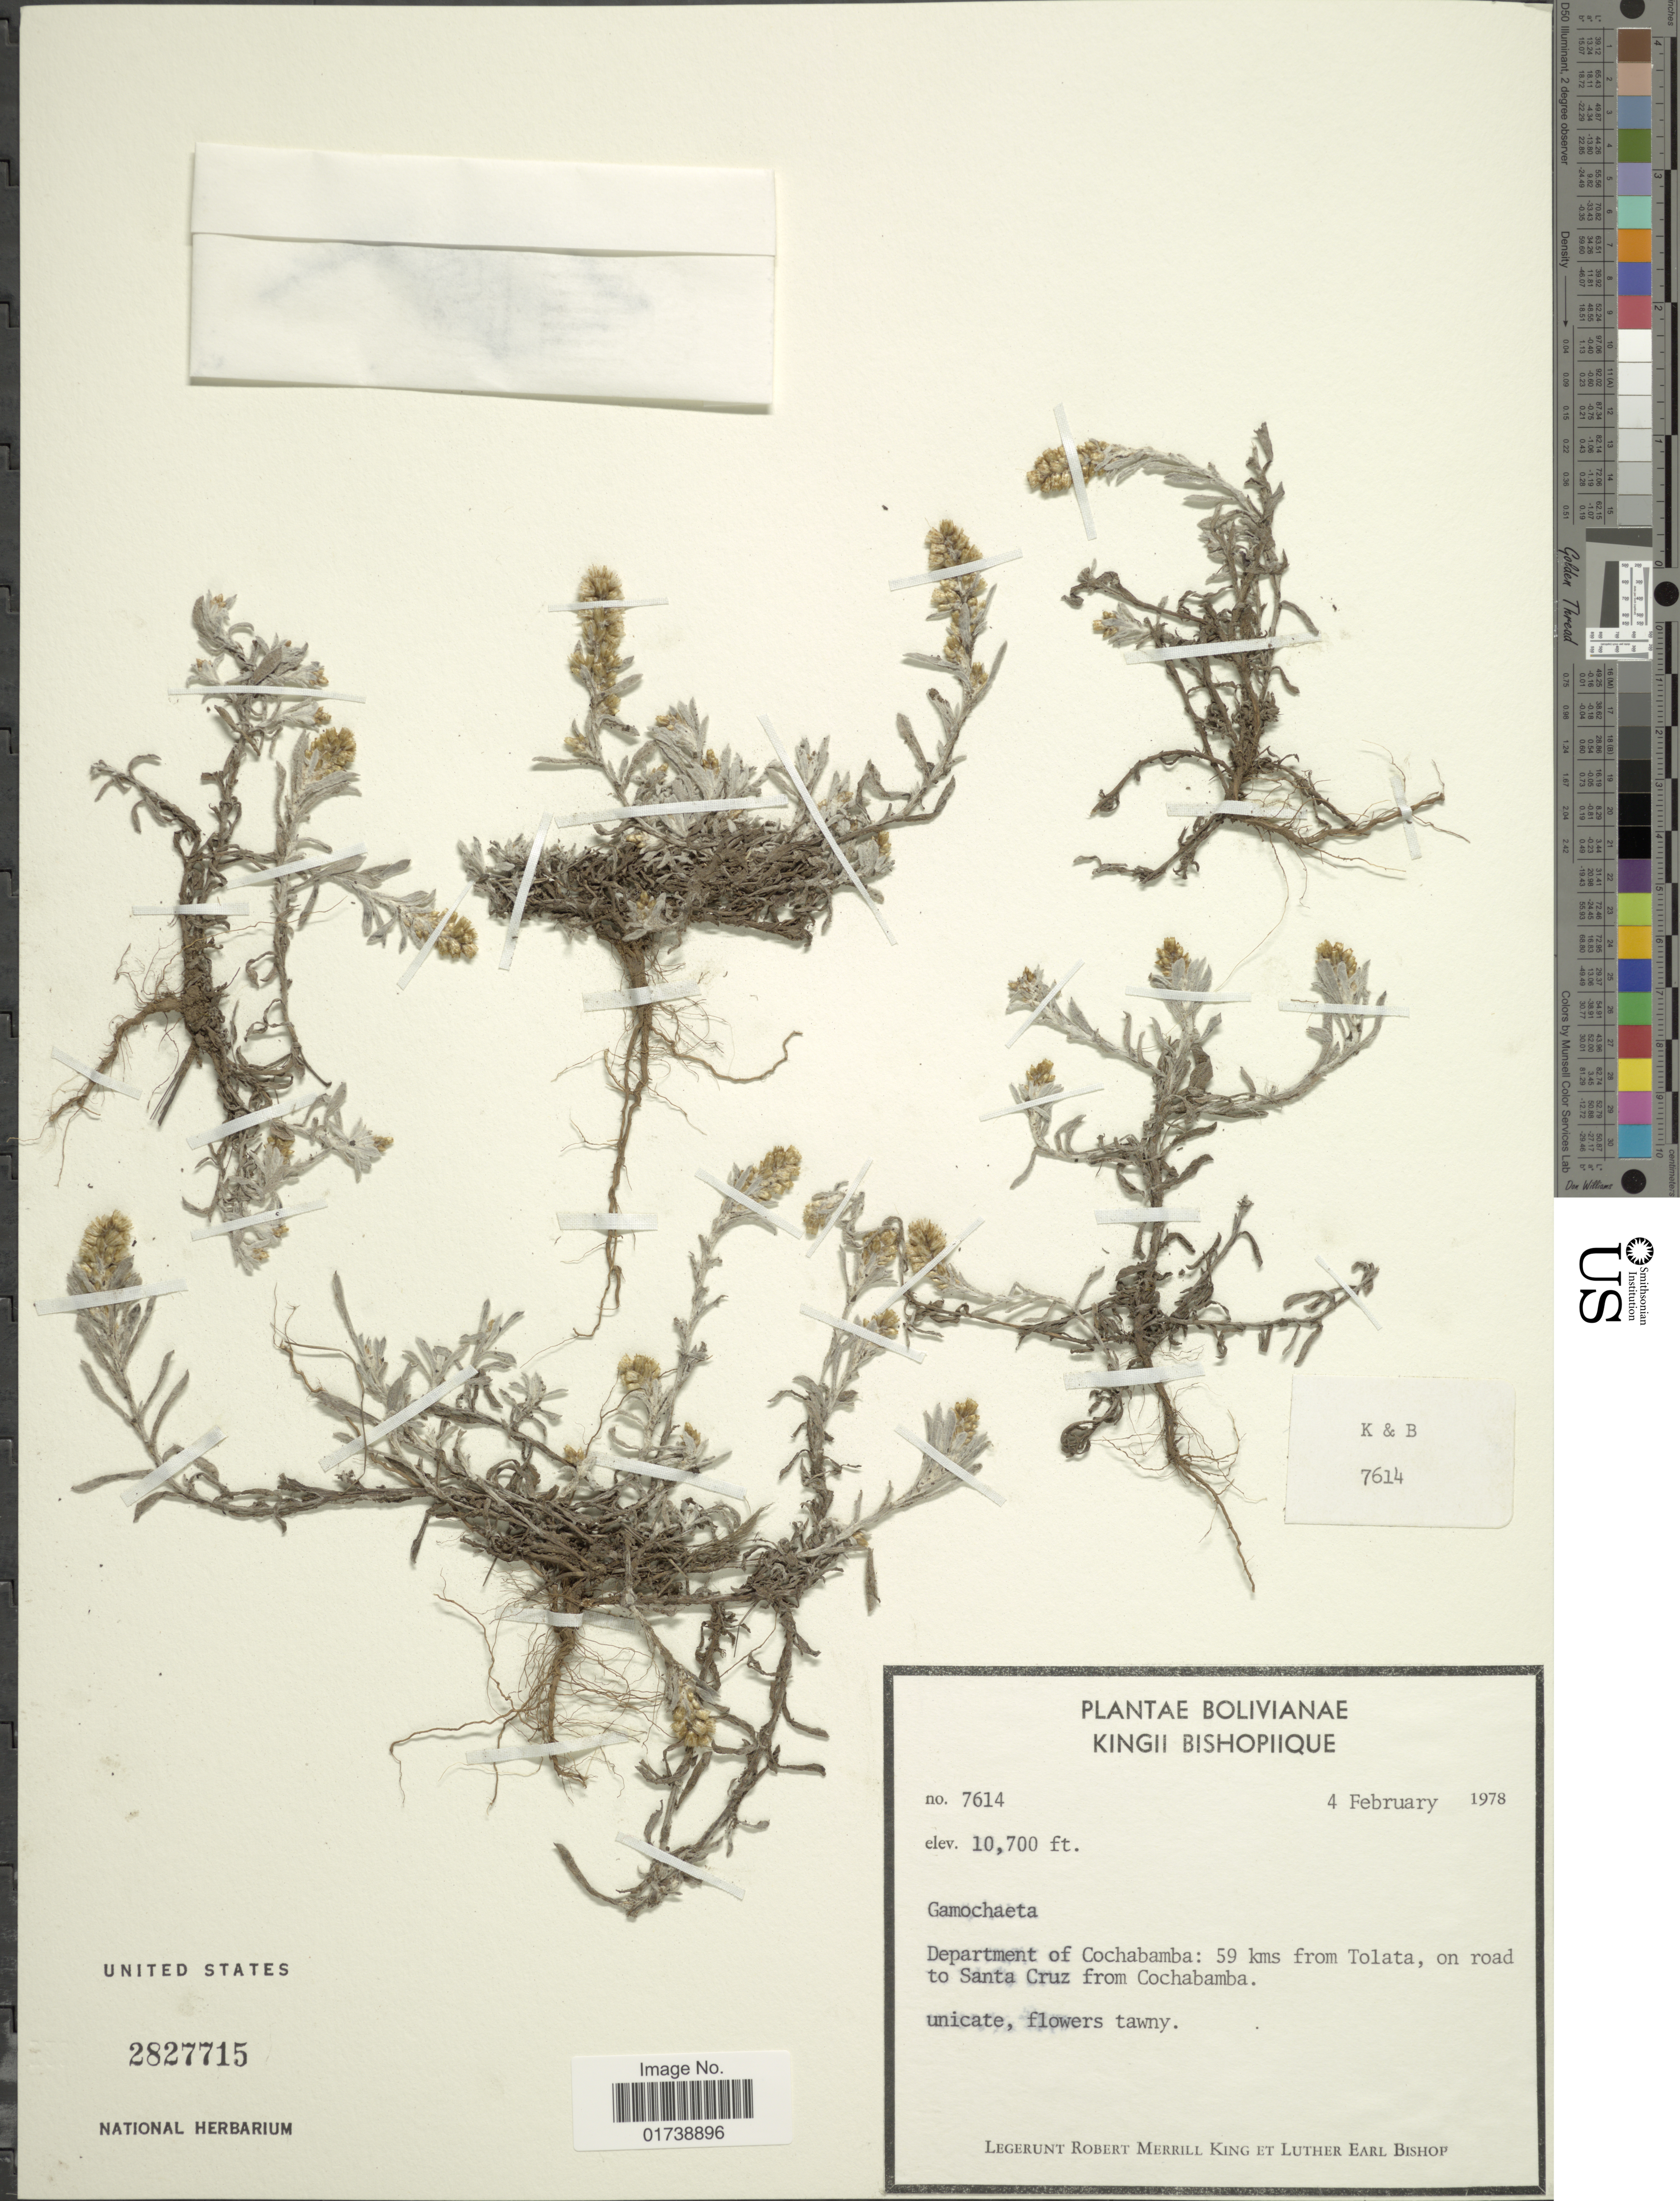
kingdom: Plantae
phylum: Tracheophyta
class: Magnoliopsida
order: Asterales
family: Asteraceae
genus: Gamochaeta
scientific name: Gamochaeta sp.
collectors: R. M. King & L. E. Bishop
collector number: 7614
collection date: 1978-02-04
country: Bolivia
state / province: Cochabamba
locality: Bolivianae, 59 kms from Tolata, on road to Santa Cruz from Cochabamba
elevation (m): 3261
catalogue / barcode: US 2827715